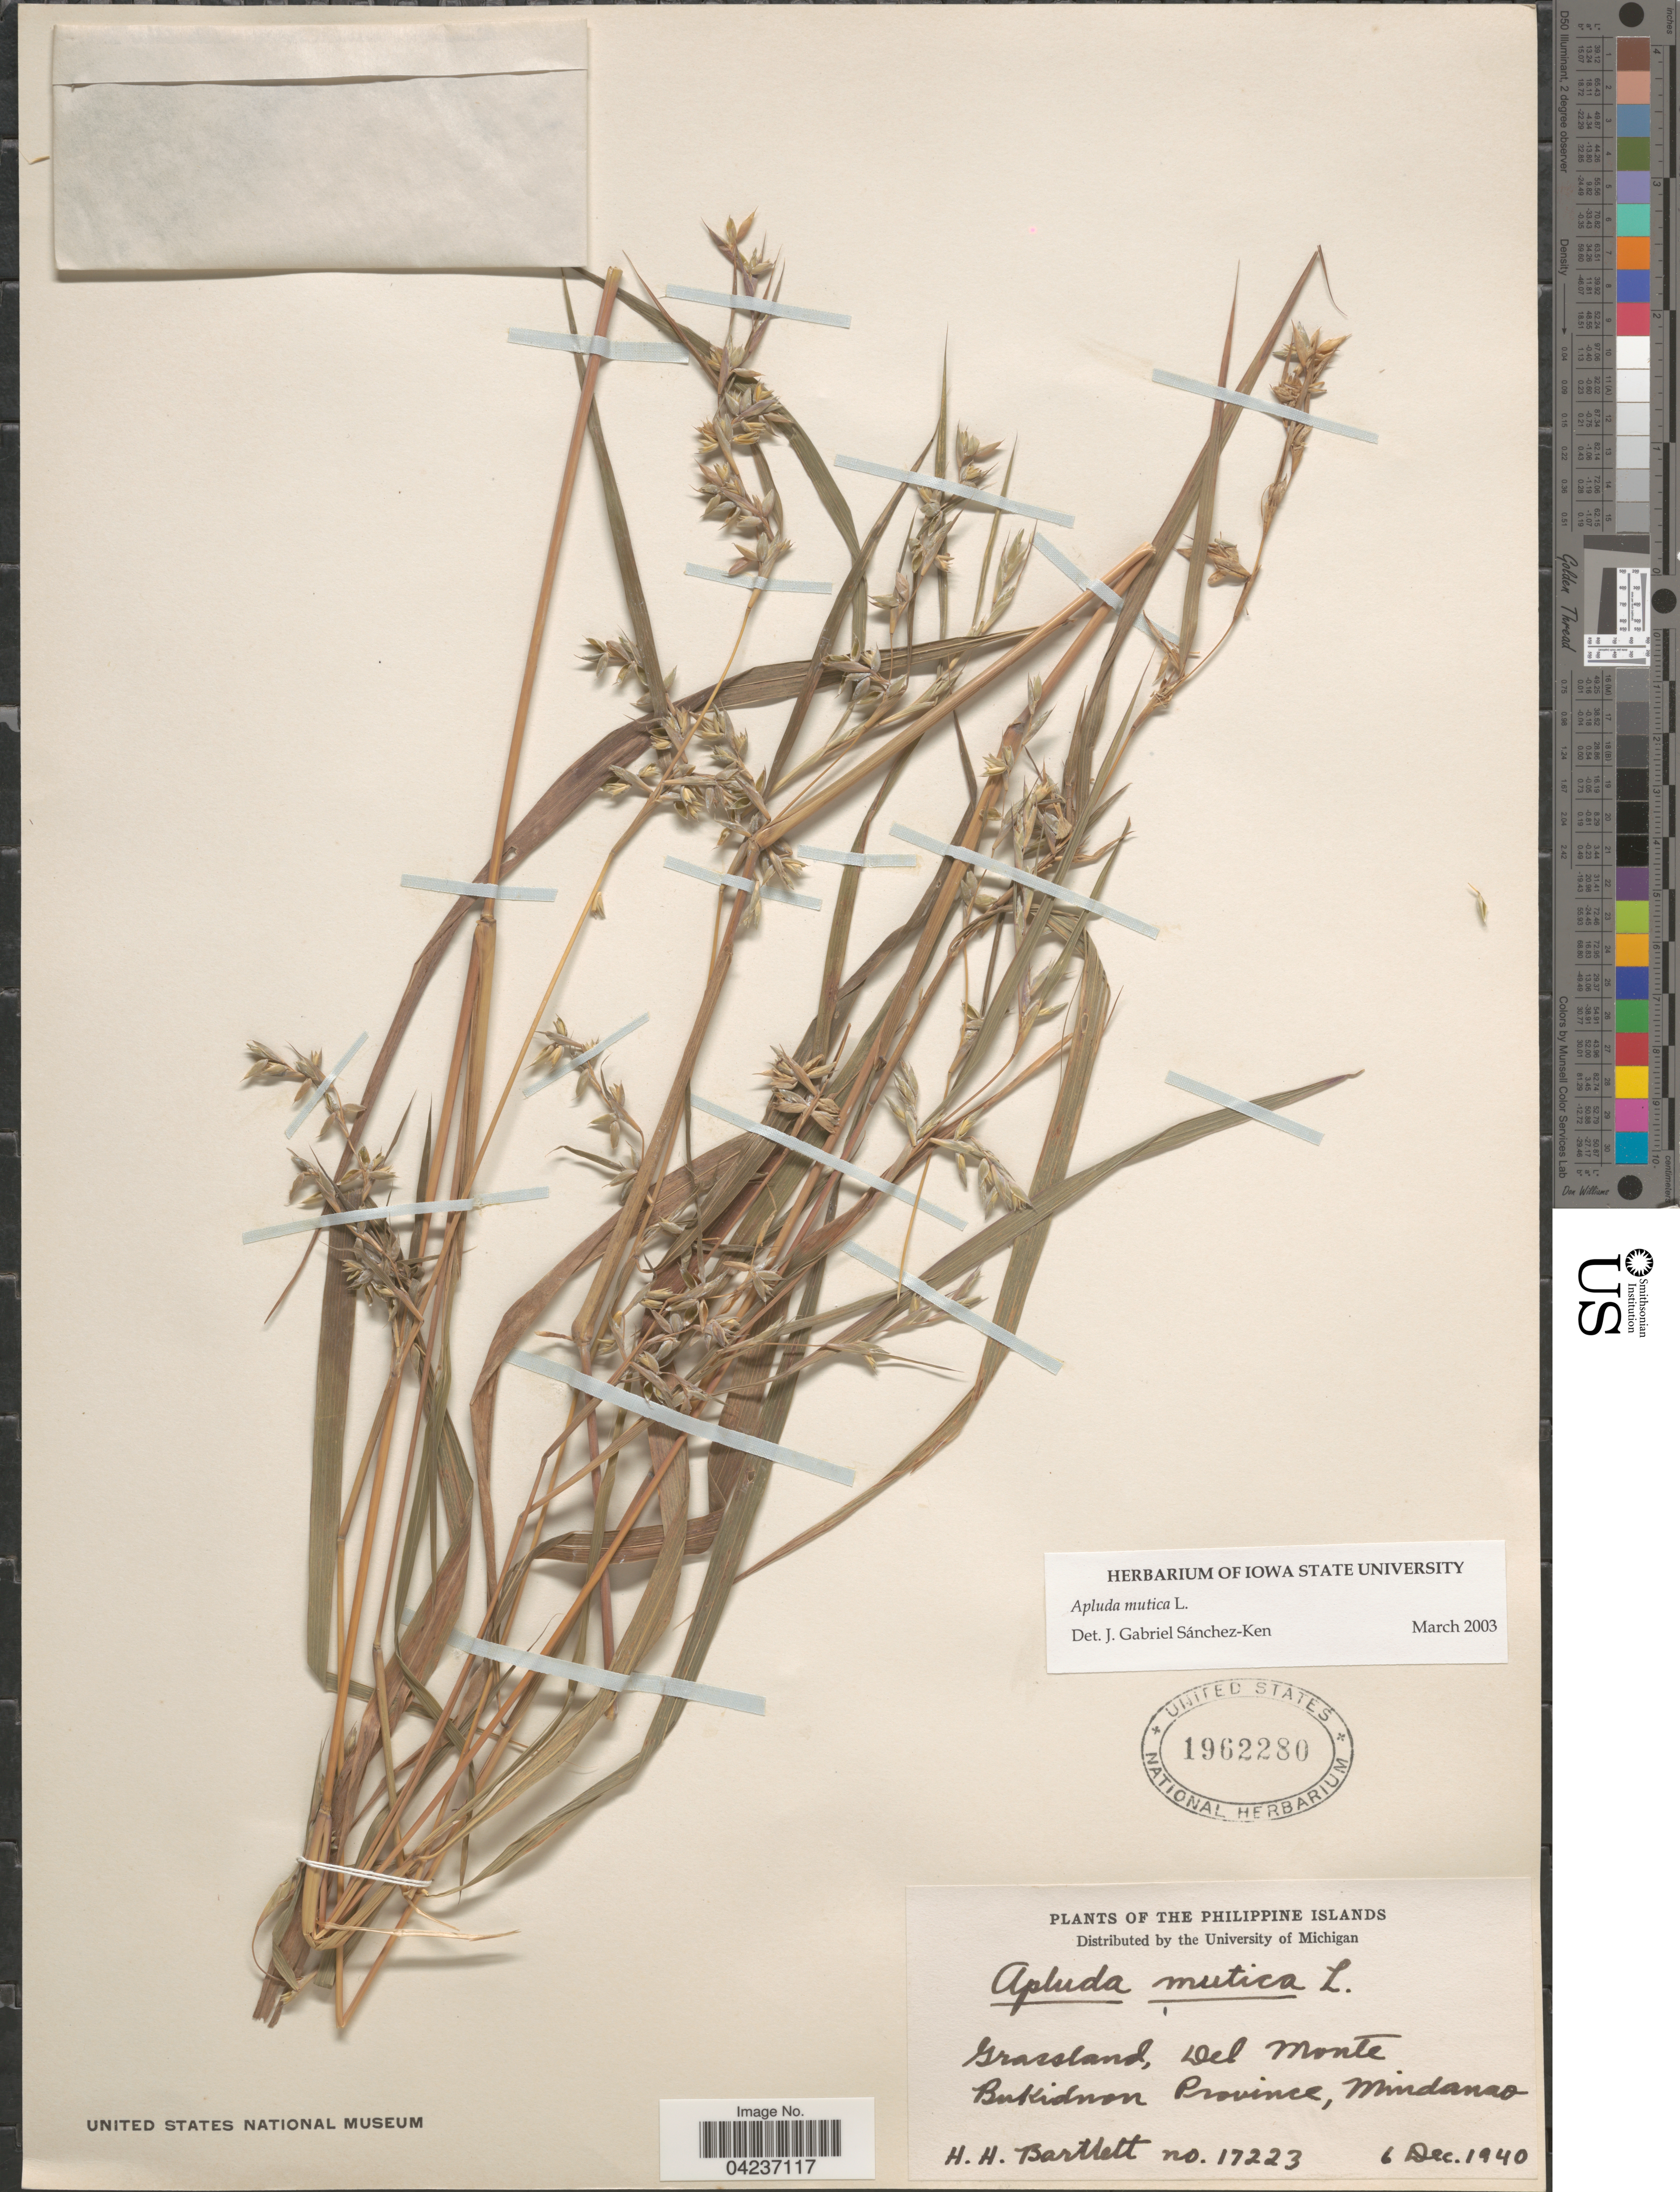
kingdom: Plantae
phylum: Tracheophyta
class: Liliopsida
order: Poales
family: Poaceae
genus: Apluda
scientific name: Apluda mutica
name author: L.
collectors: H. H. Bartlett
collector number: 17223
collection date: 1940-12-06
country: Philippines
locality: Philippine Islands. Grassland, Del Monte. Bukidnon Province, Mindanao.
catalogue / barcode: US 1962280